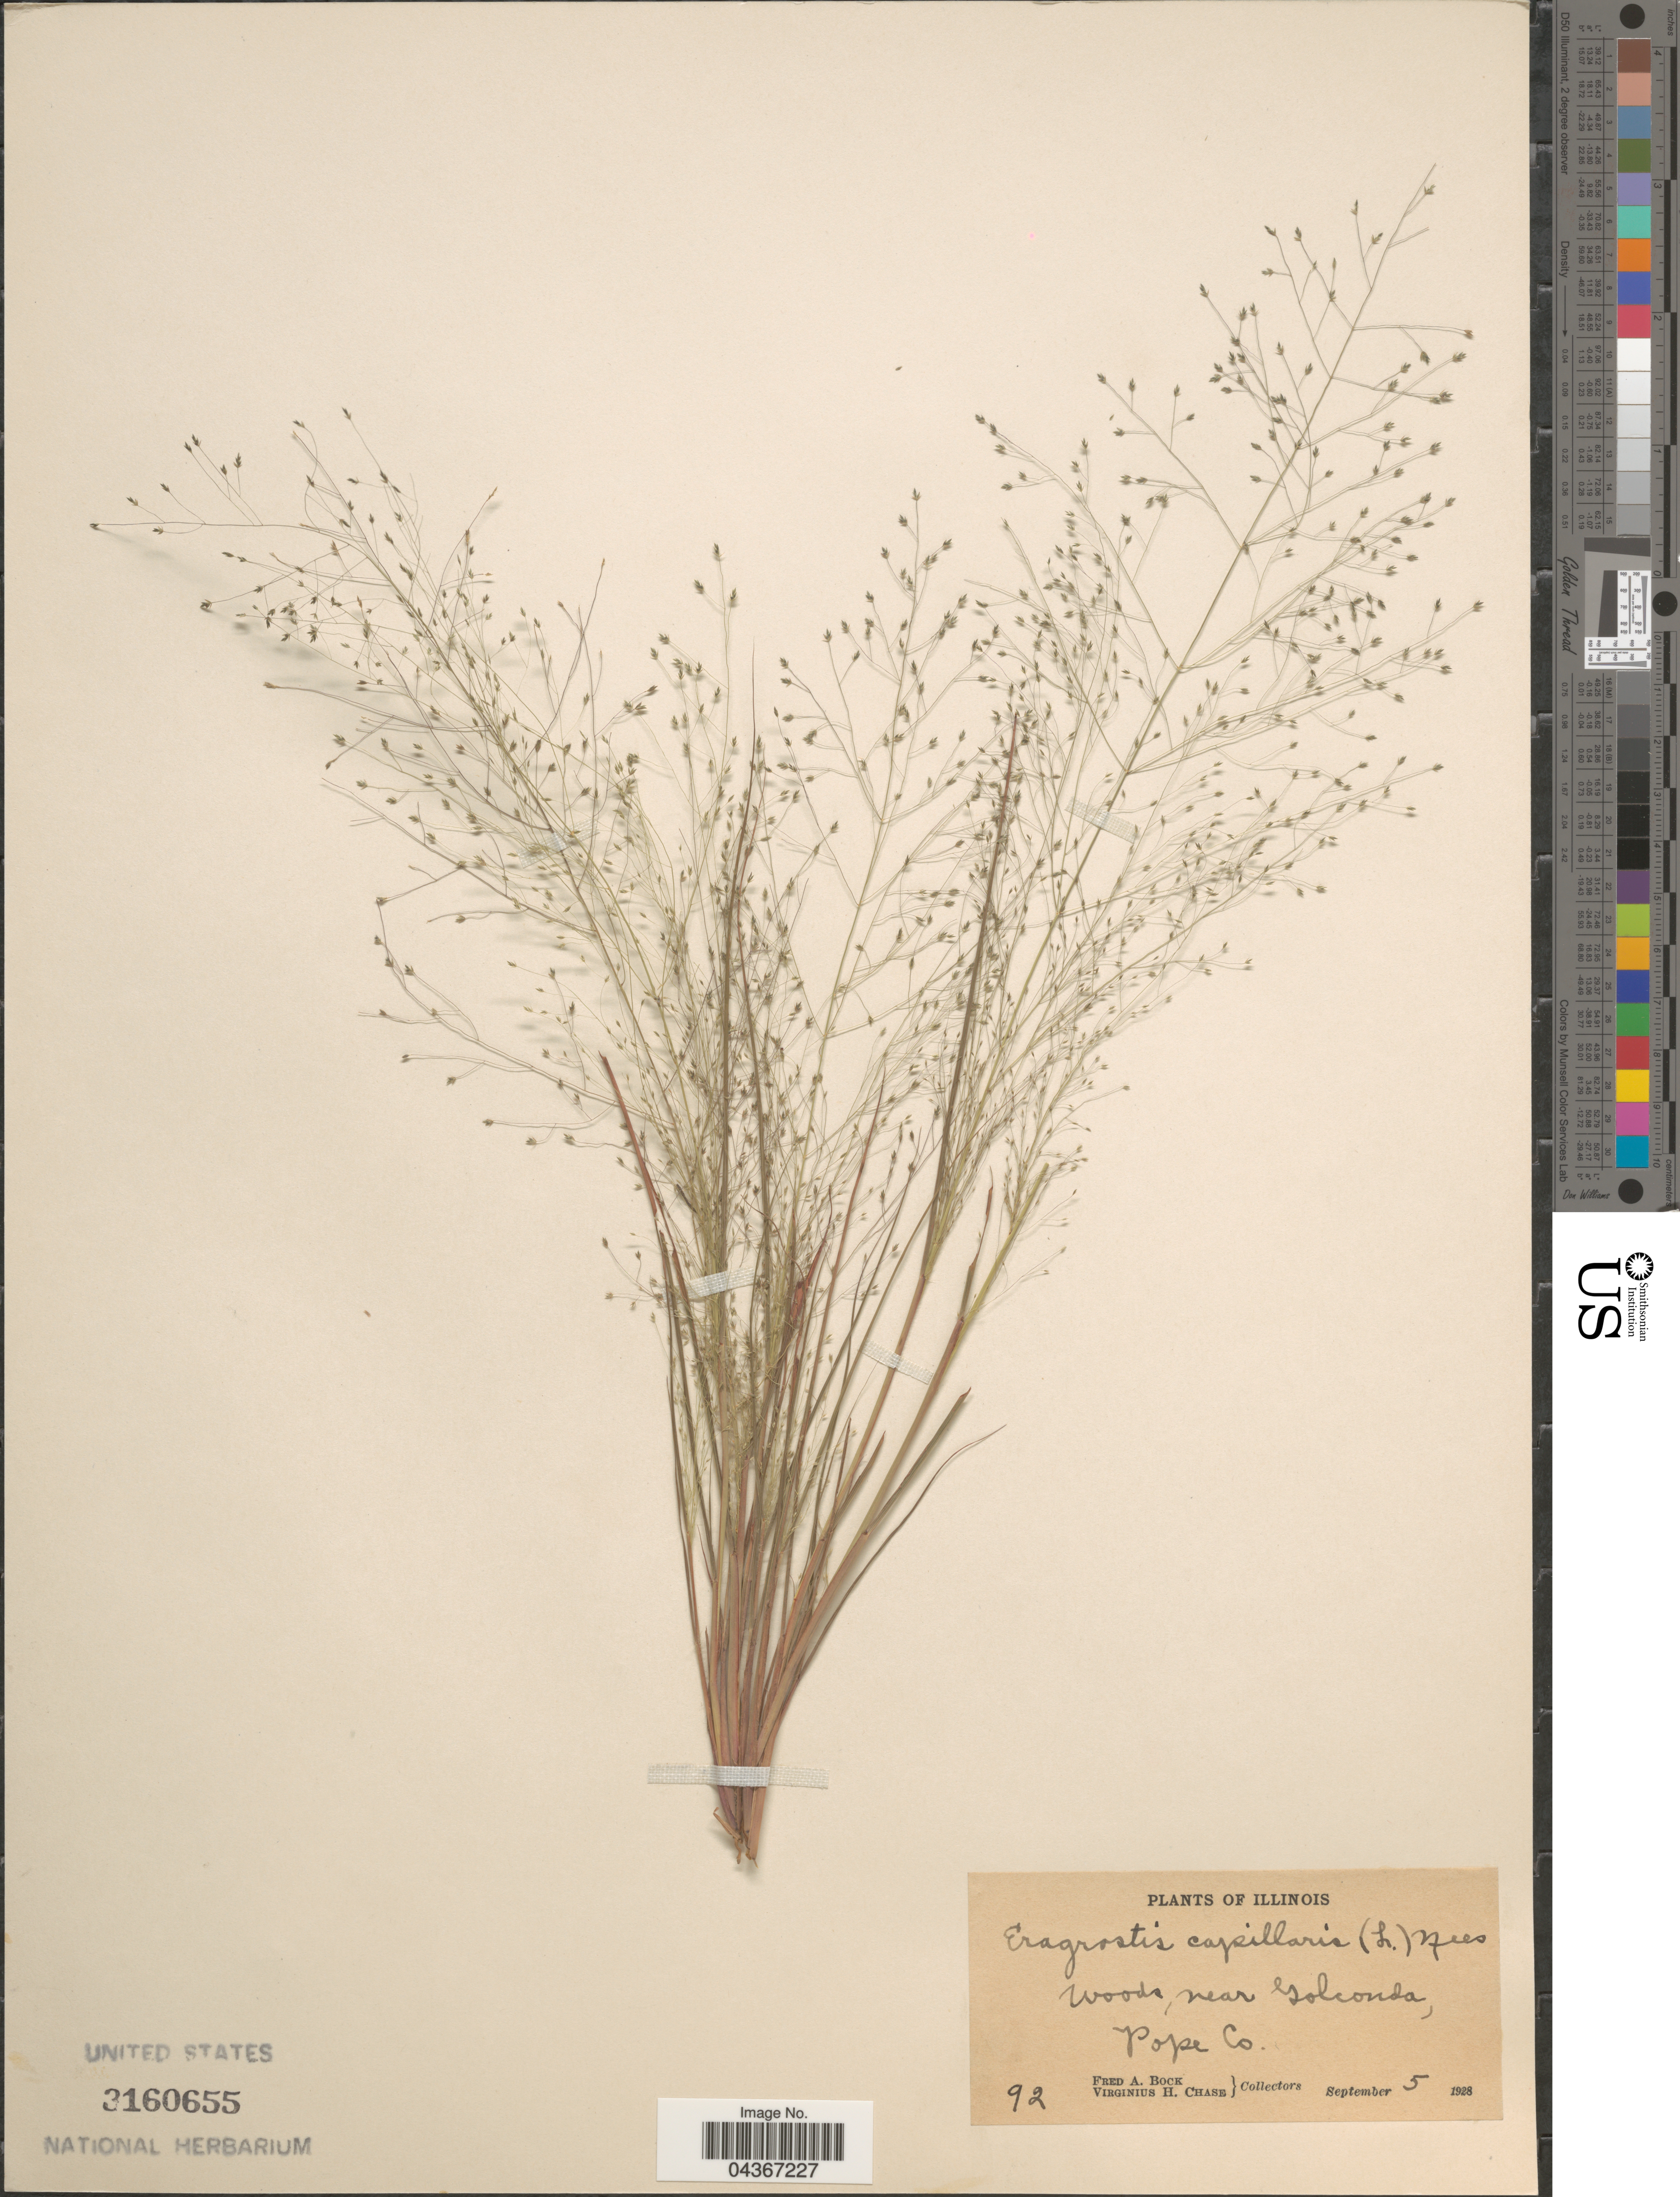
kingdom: Plantae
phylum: Tracheophyta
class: Liliopsida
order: Poales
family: Poaceae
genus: Eragrostis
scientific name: Eragrostis capillaris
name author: (L.) Nees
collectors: F. Bock & V. H. Chase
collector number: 92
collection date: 1928-09-05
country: United States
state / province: Illinois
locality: Woods near Golconda, Pope Co.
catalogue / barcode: US 3160655